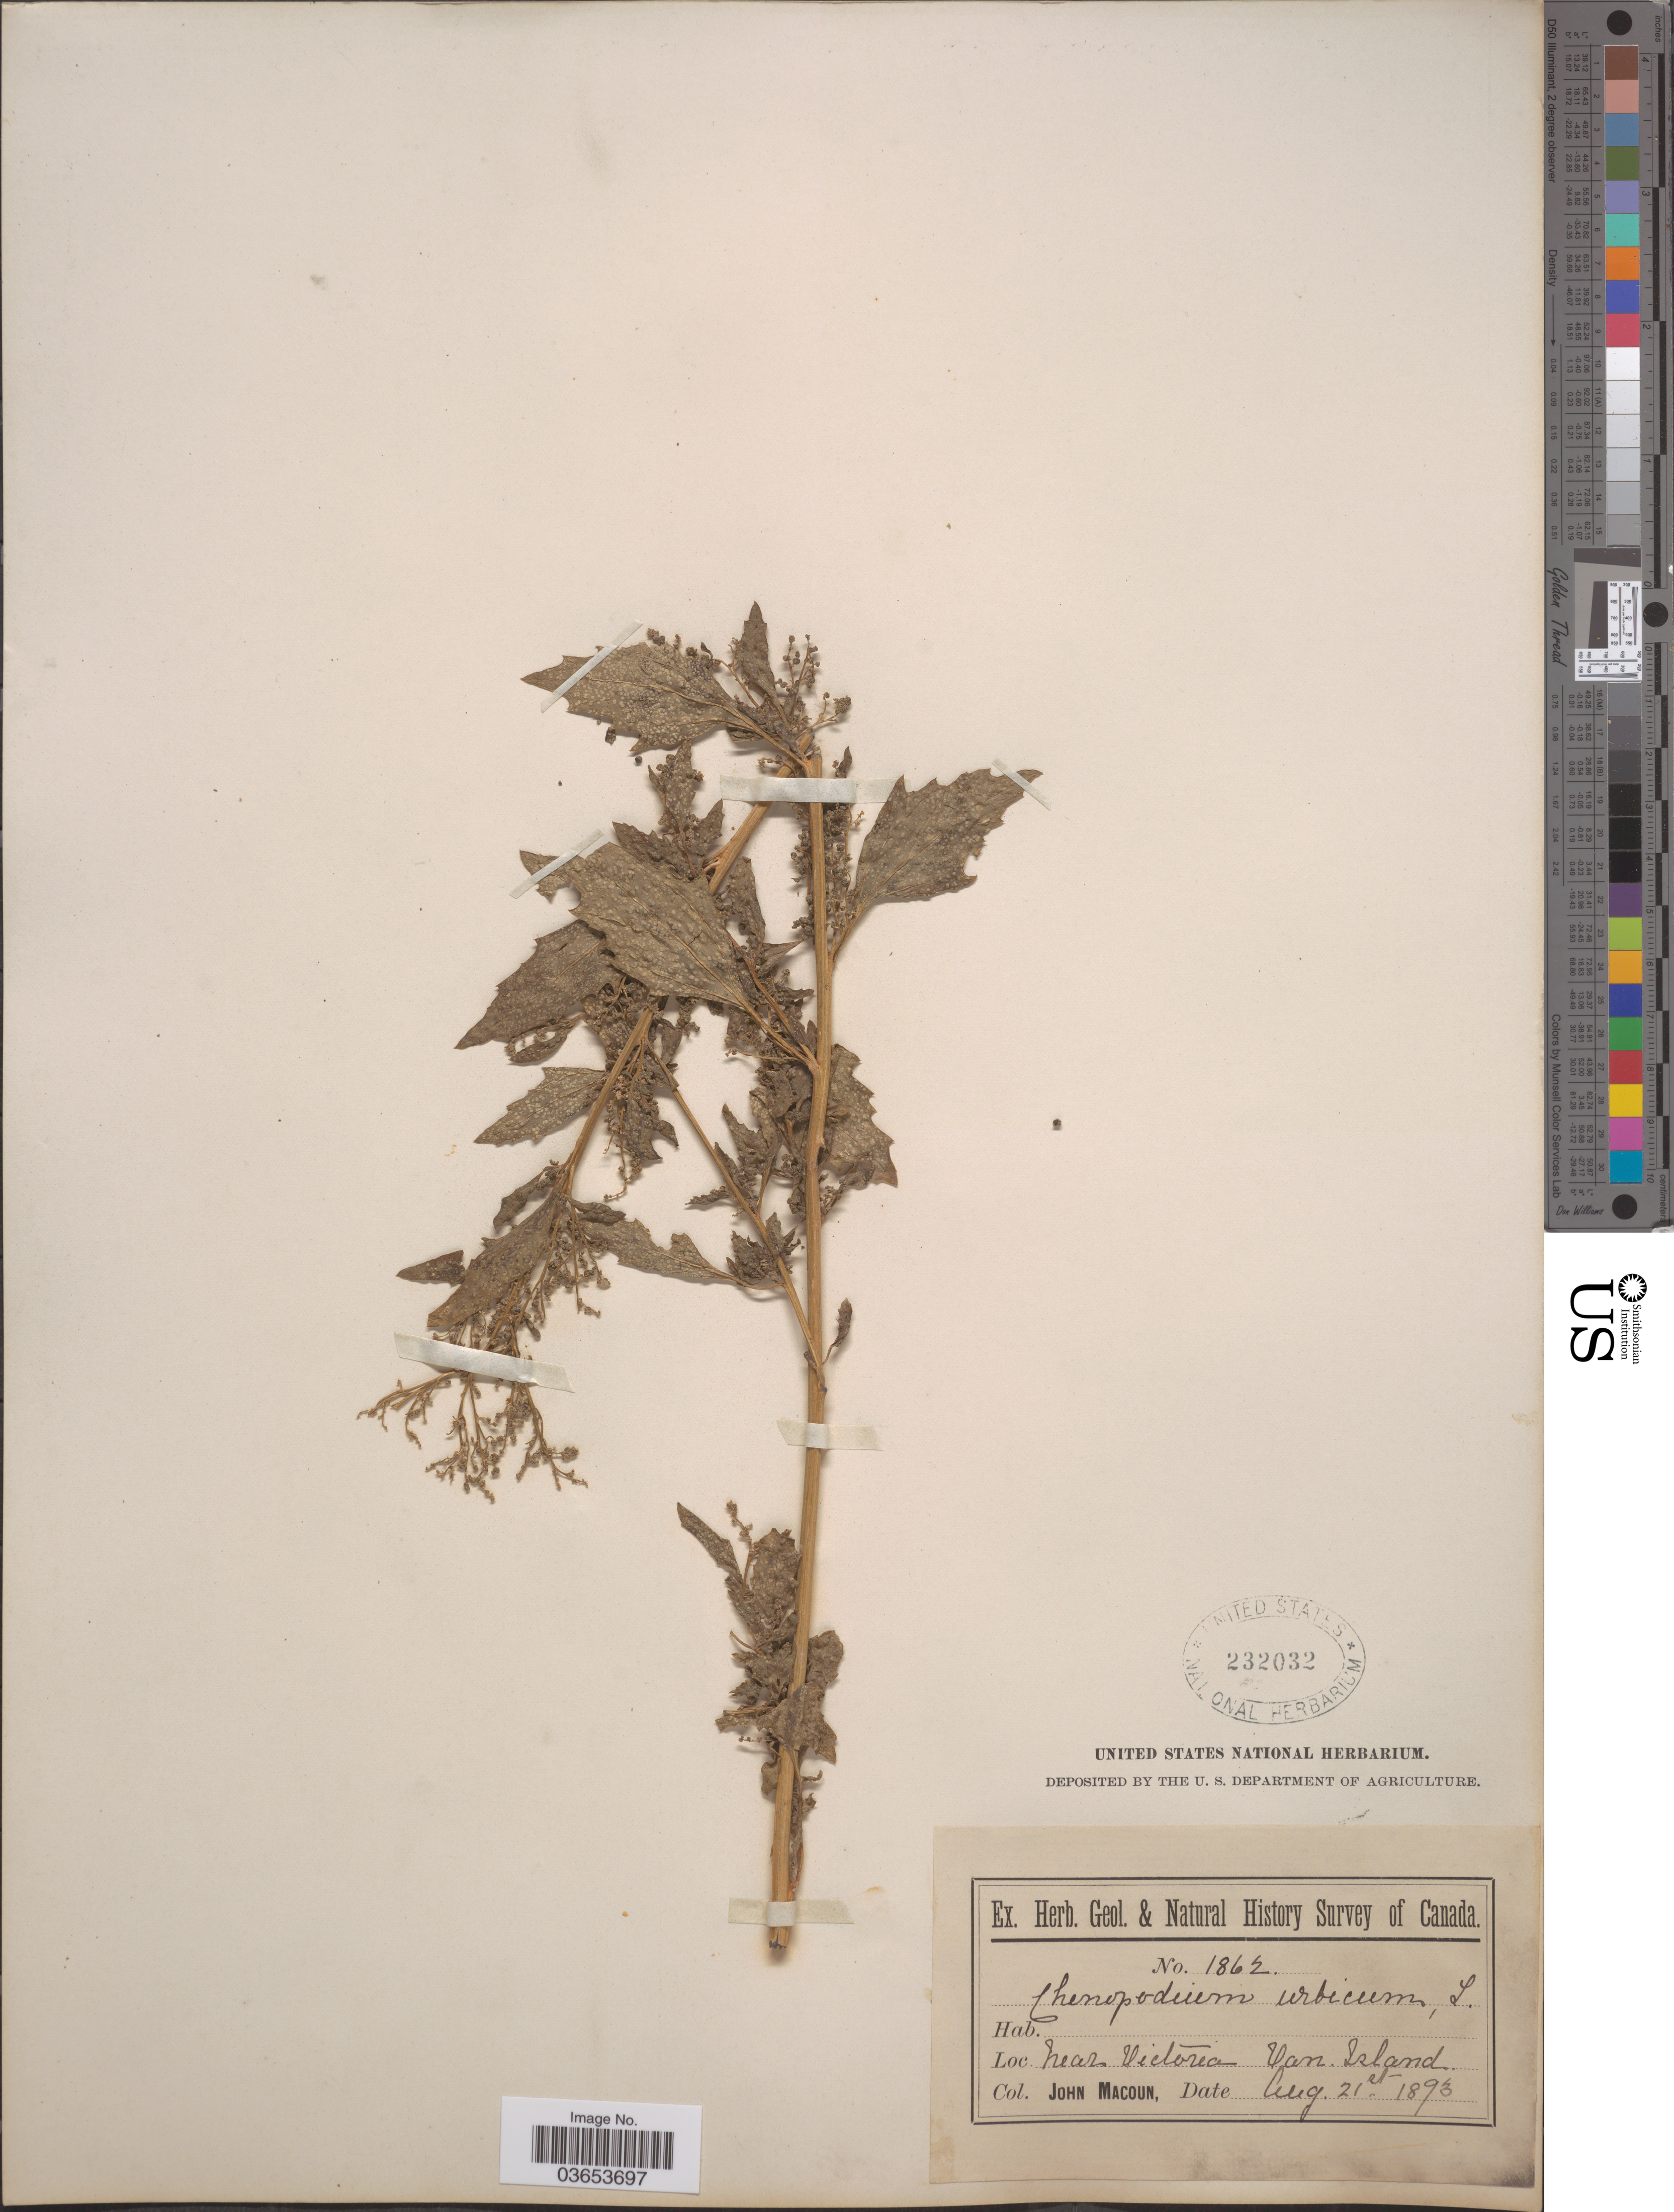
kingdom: Plantae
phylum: Tracheophyta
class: Magnoliopsida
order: Caryophyllales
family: Amaranthaceae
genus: Chenopodium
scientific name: Chenopodium murale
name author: L.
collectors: J. M. Macoun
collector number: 1862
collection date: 1893-08-21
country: Canada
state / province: British Columbia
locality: Near Victoria Van. Island.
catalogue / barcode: US 232032